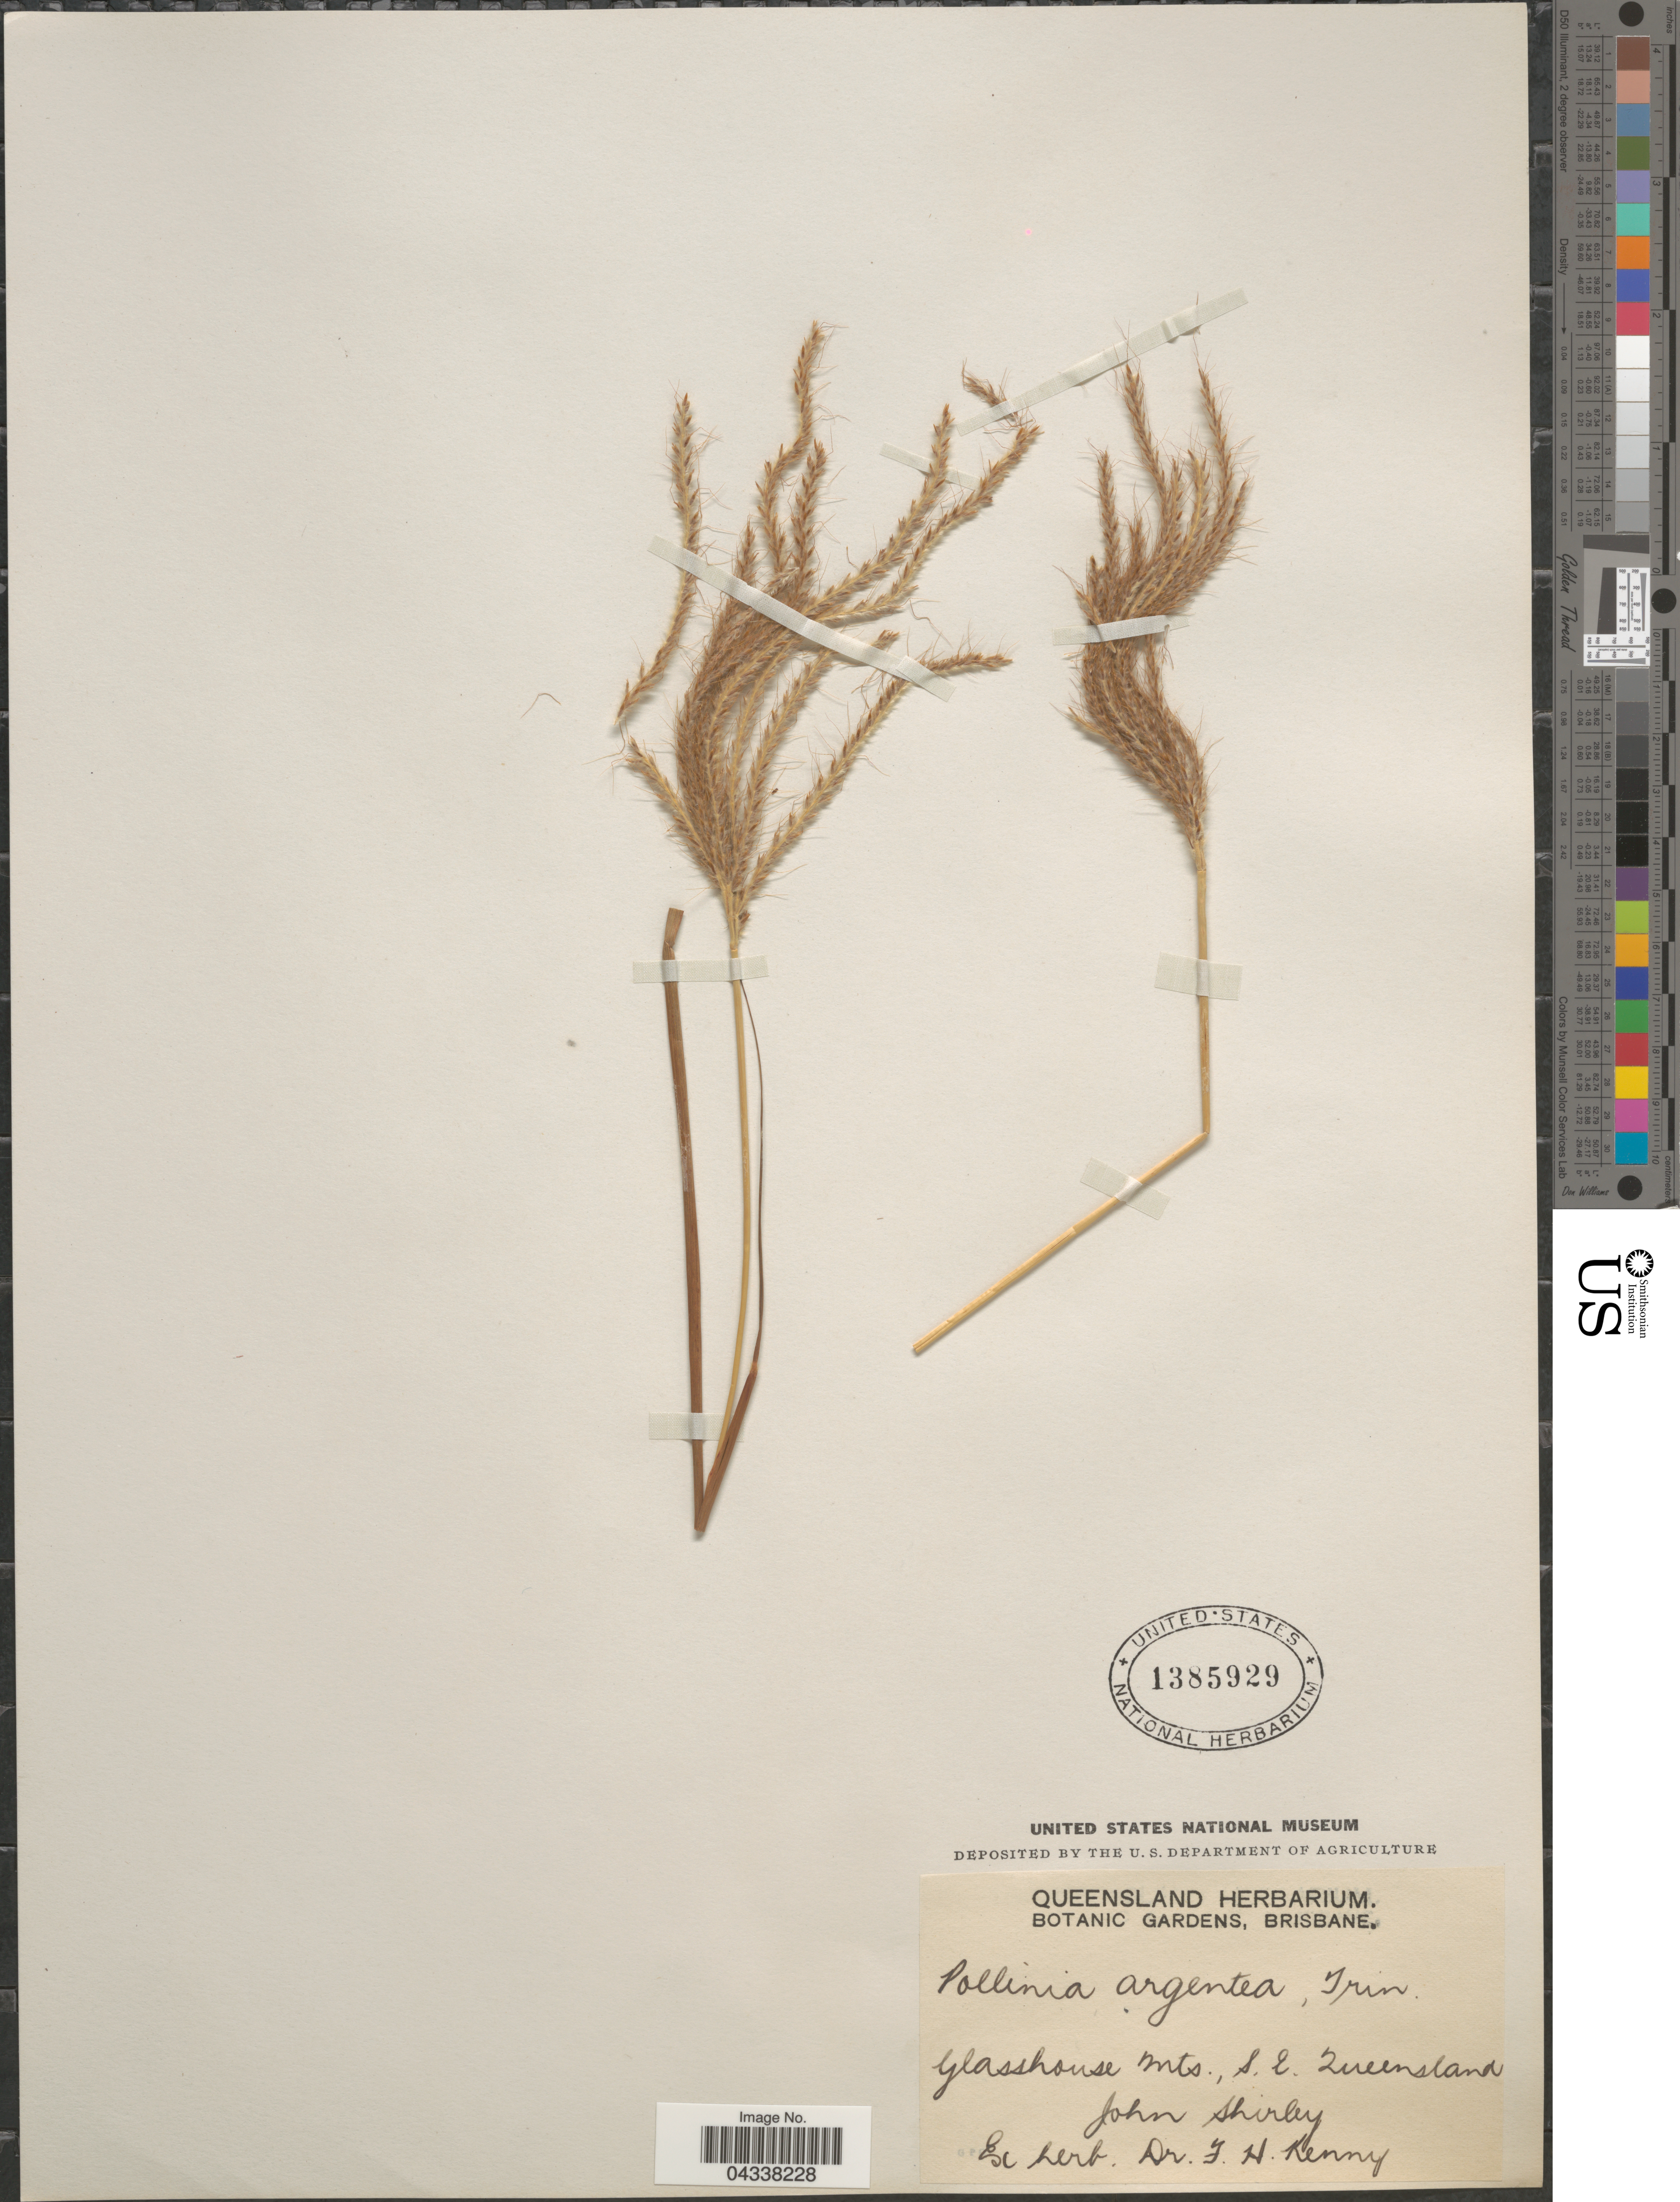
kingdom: Plantae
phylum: Tracheophyta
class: Liliopsida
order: Poales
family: Poaceae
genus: Pseudopogonatherum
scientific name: Pseudopogonatherum trispicatum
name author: (Schult.) Ohwi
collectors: J. Shirley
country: Australia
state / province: Queensland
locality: Glasshouse Mts., S. E. Queensland.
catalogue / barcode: US 1385929